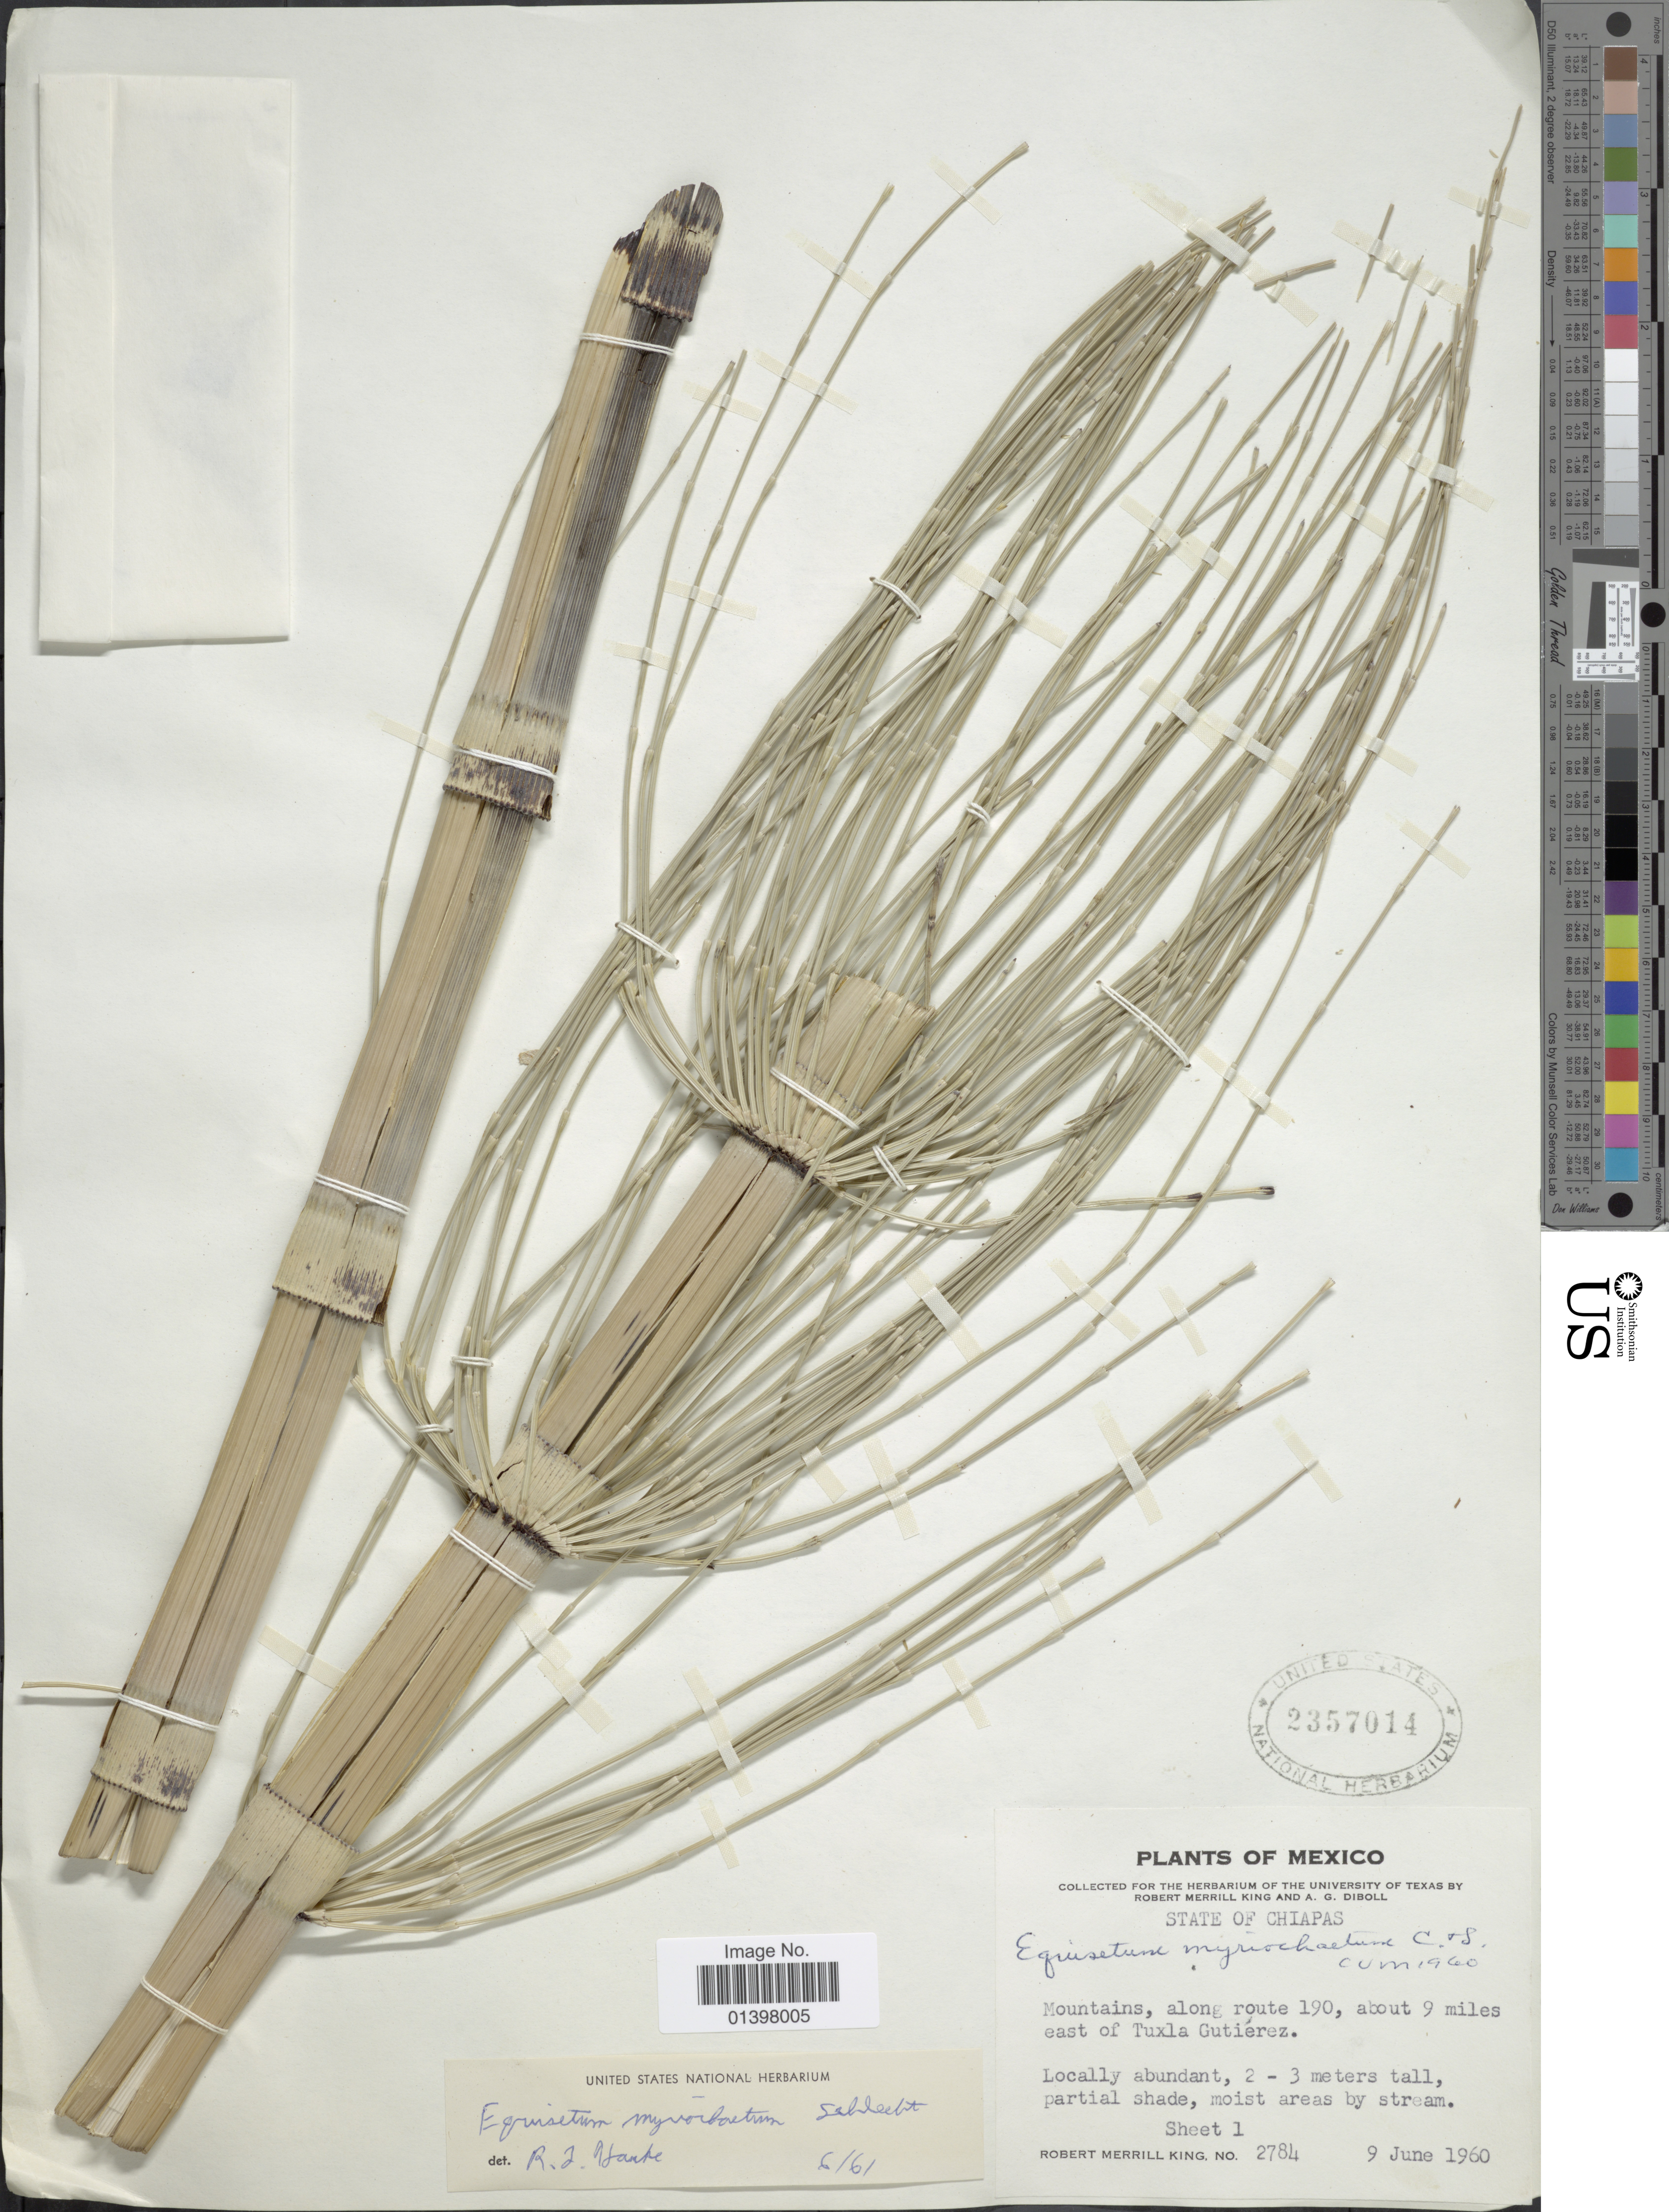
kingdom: Plantae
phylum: Tracheophyta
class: Polypodiopsida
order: Equisetales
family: Equisetaceae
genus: Equisetum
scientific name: Equisetum myriochaetum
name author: Schltdl. & Cham.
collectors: R. M. King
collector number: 2784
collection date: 1960-06-09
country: Mexico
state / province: Chiapas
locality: Mountains, along route 190, about 9 miles east of Tuxtla Gutierez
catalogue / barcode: US 2357014